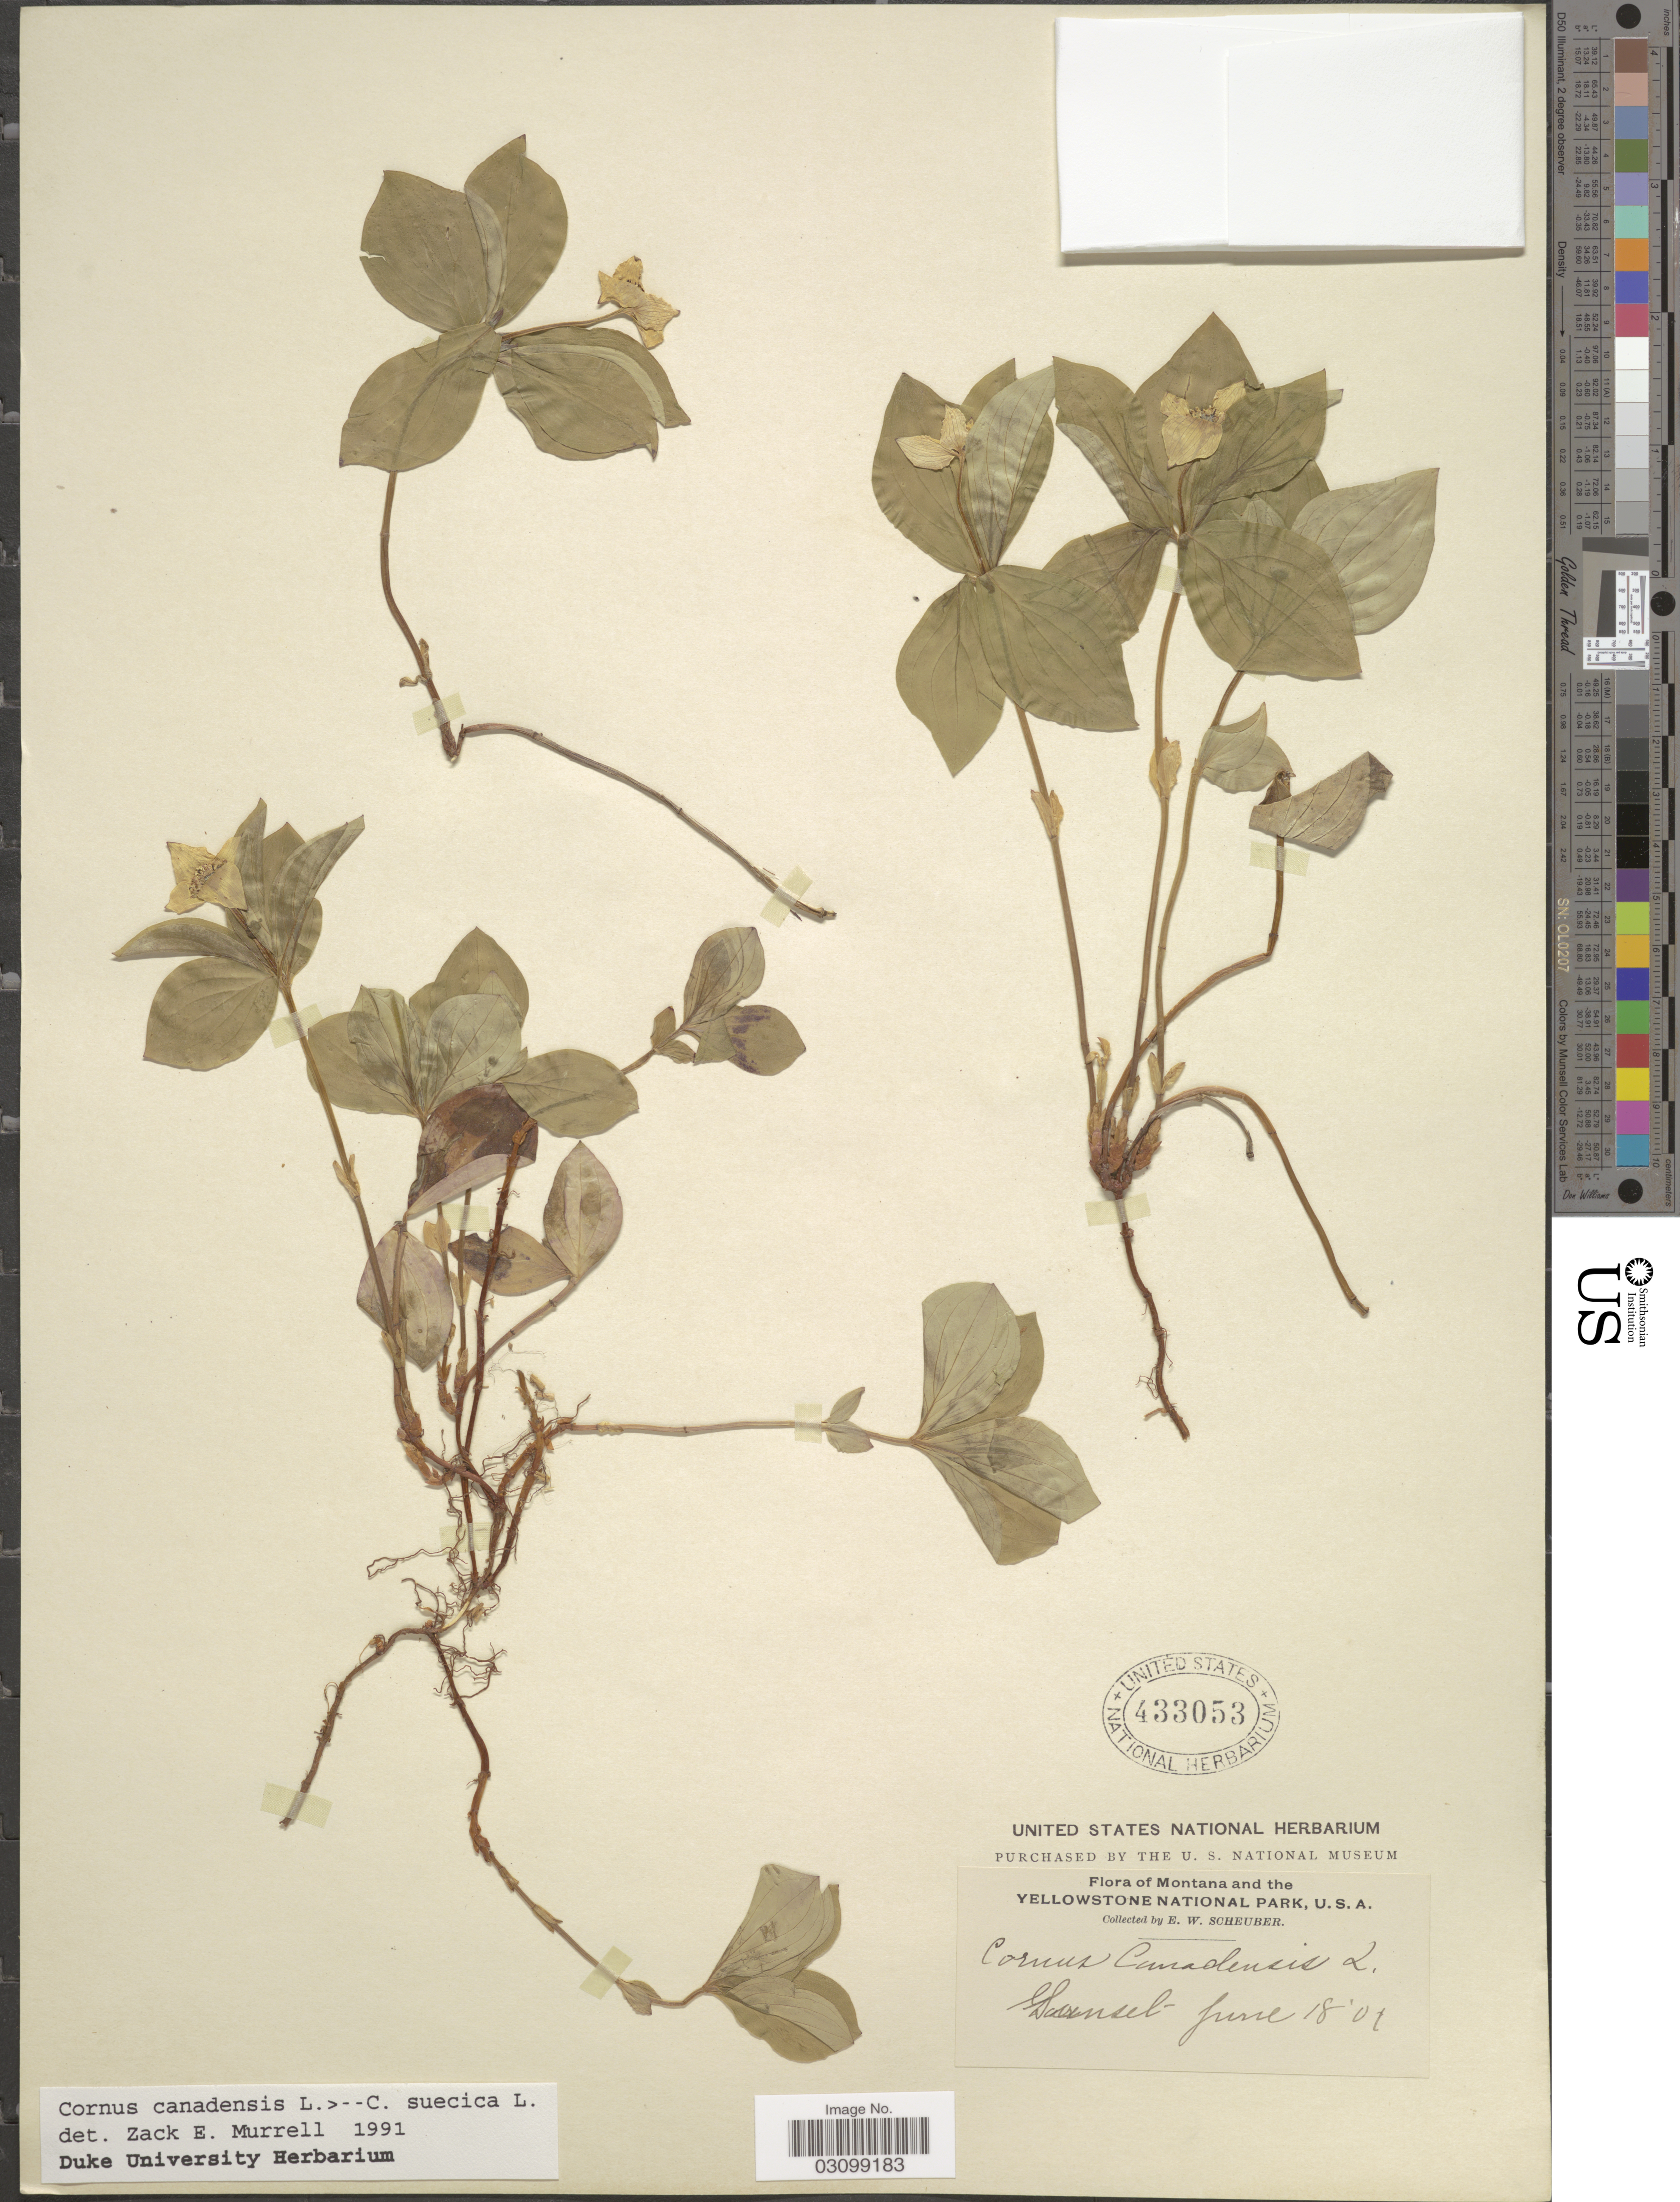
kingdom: Plantae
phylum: Tracheophyta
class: Magnoliopsida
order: Cornales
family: Cornaceae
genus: Cornus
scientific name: Cornus sp.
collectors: E. Scheuber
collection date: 1801-06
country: United States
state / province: Montana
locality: Yellowstone National Park.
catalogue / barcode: US 433053